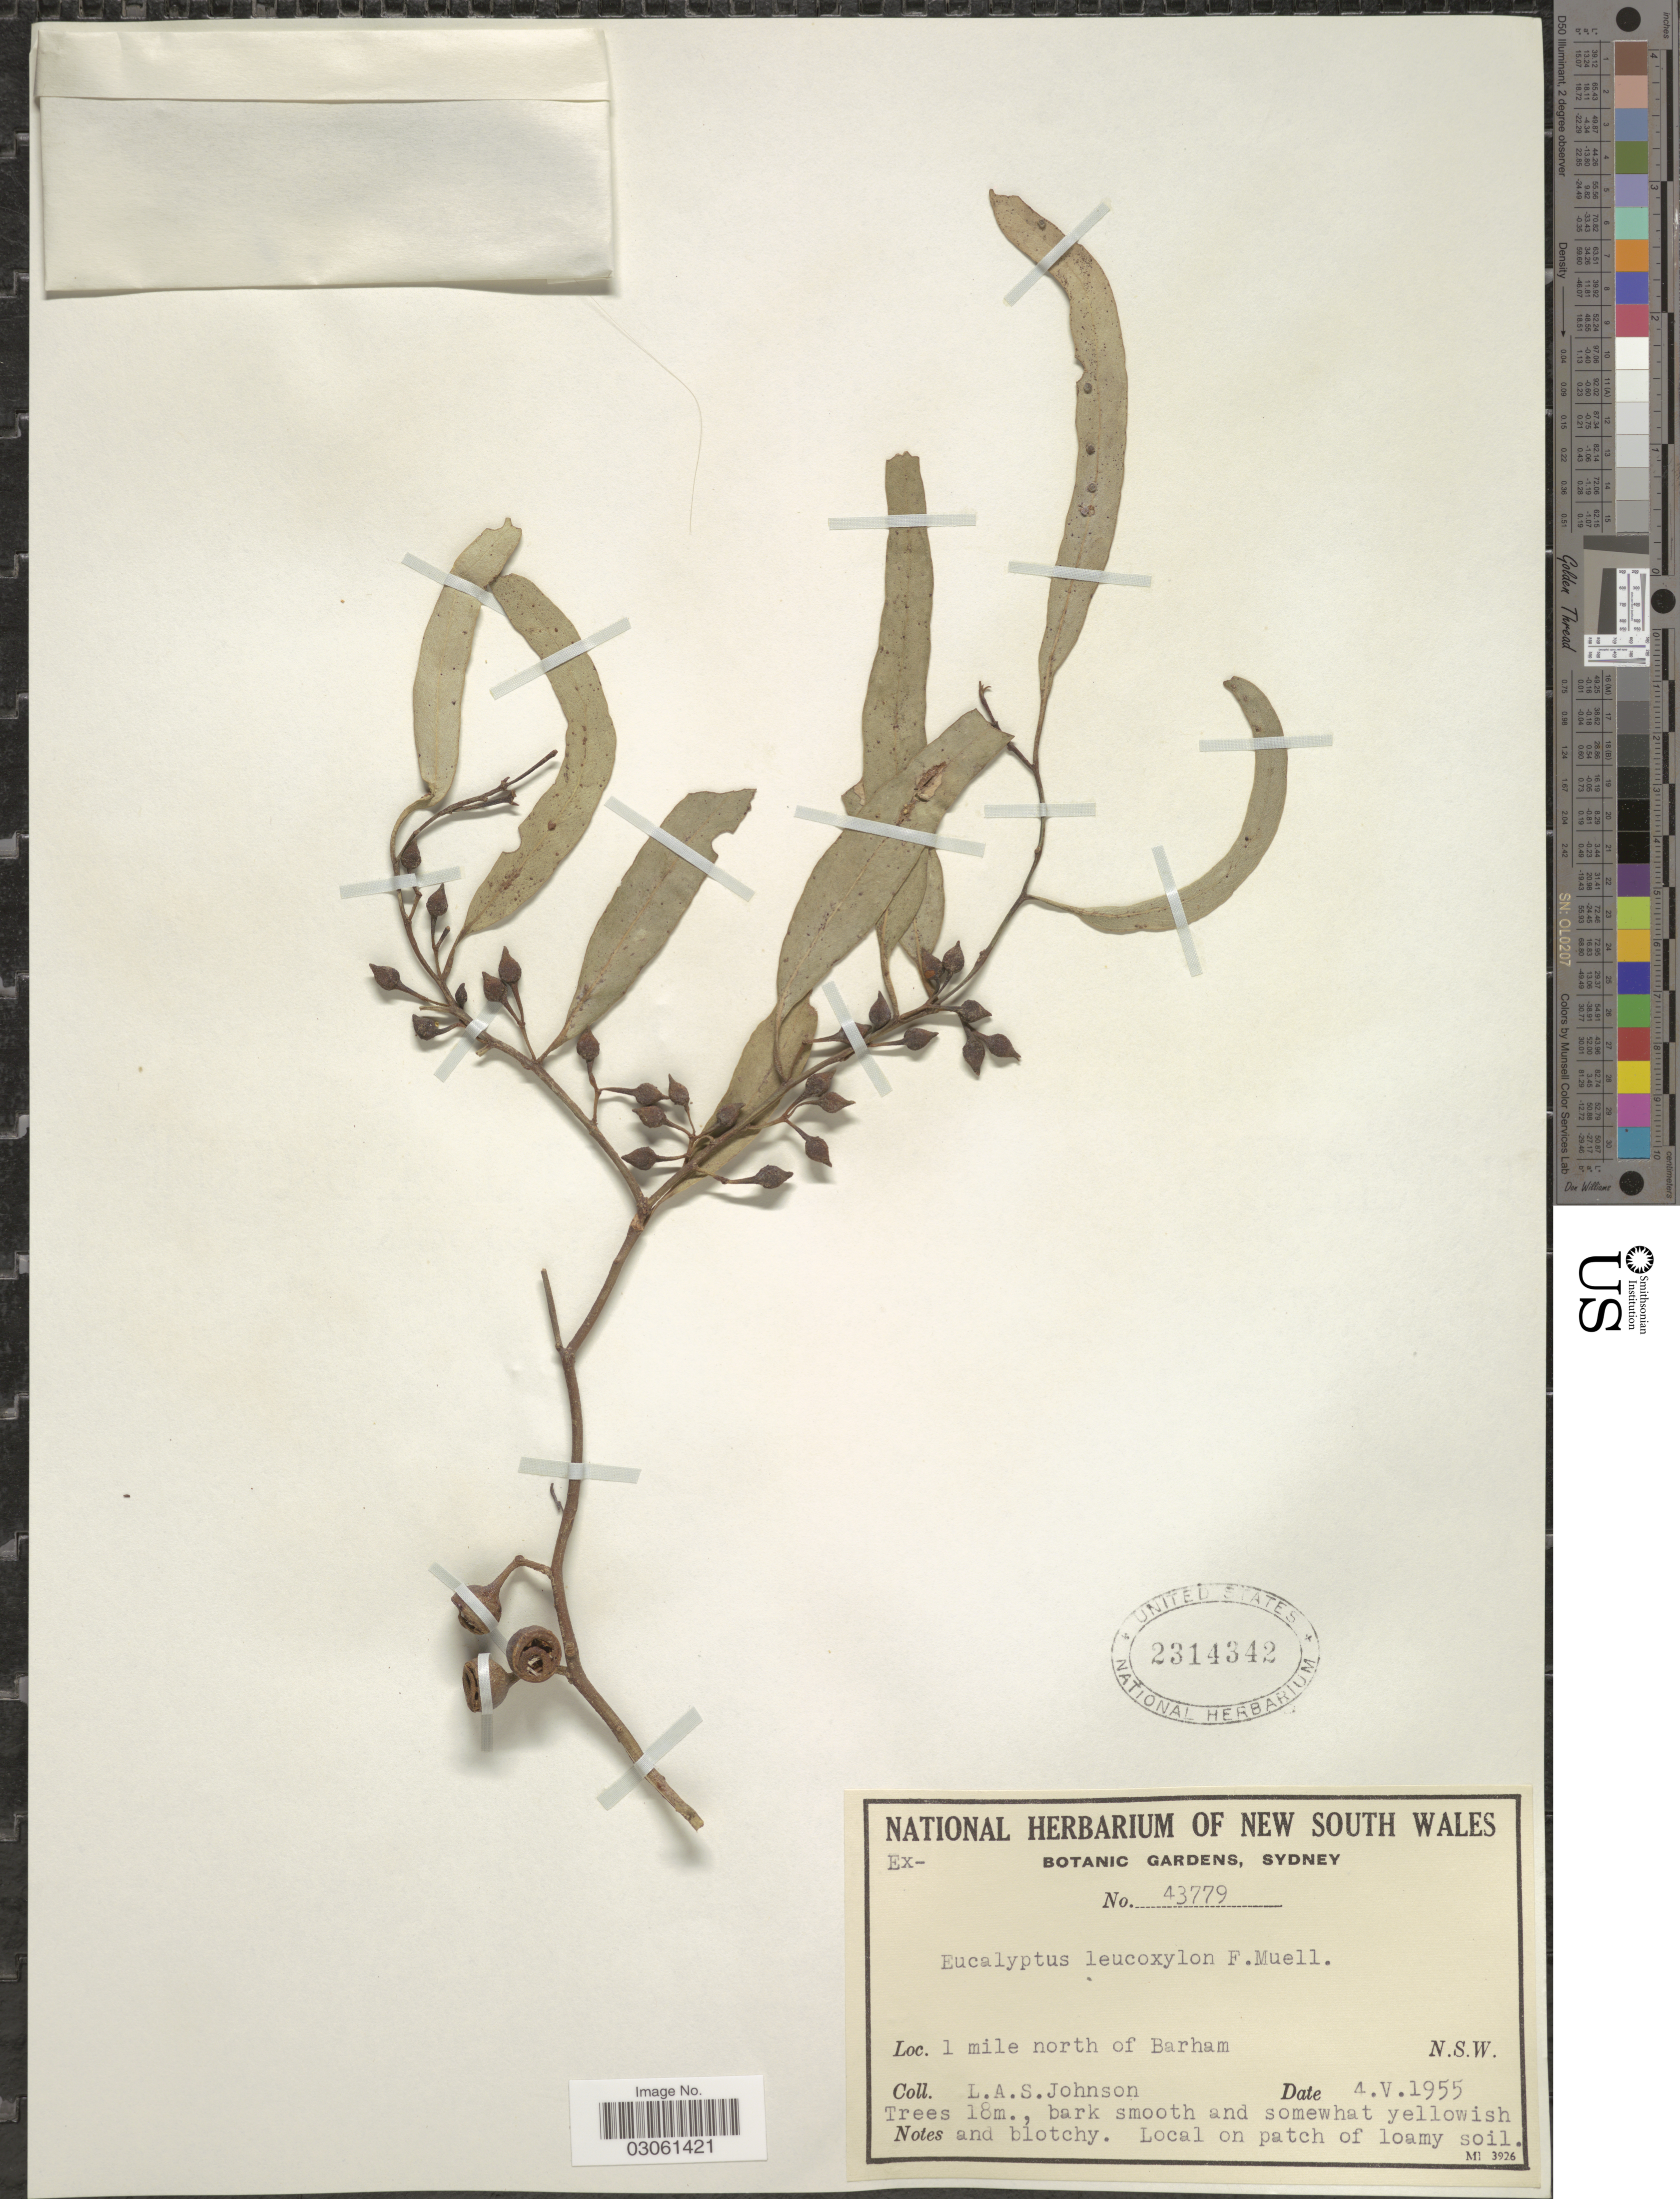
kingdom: Plantae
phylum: Tracheophyta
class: Magnoliopsida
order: Myrtales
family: Myrtaceae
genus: Eucalyptus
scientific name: Eucalyptus leucoxylon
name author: F. Muell.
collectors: L. A. S. Johnson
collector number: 43779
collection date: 1955-05-04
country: Australia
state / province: New South Wales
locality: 1 mile north of Barham.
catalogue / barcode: US 2314342